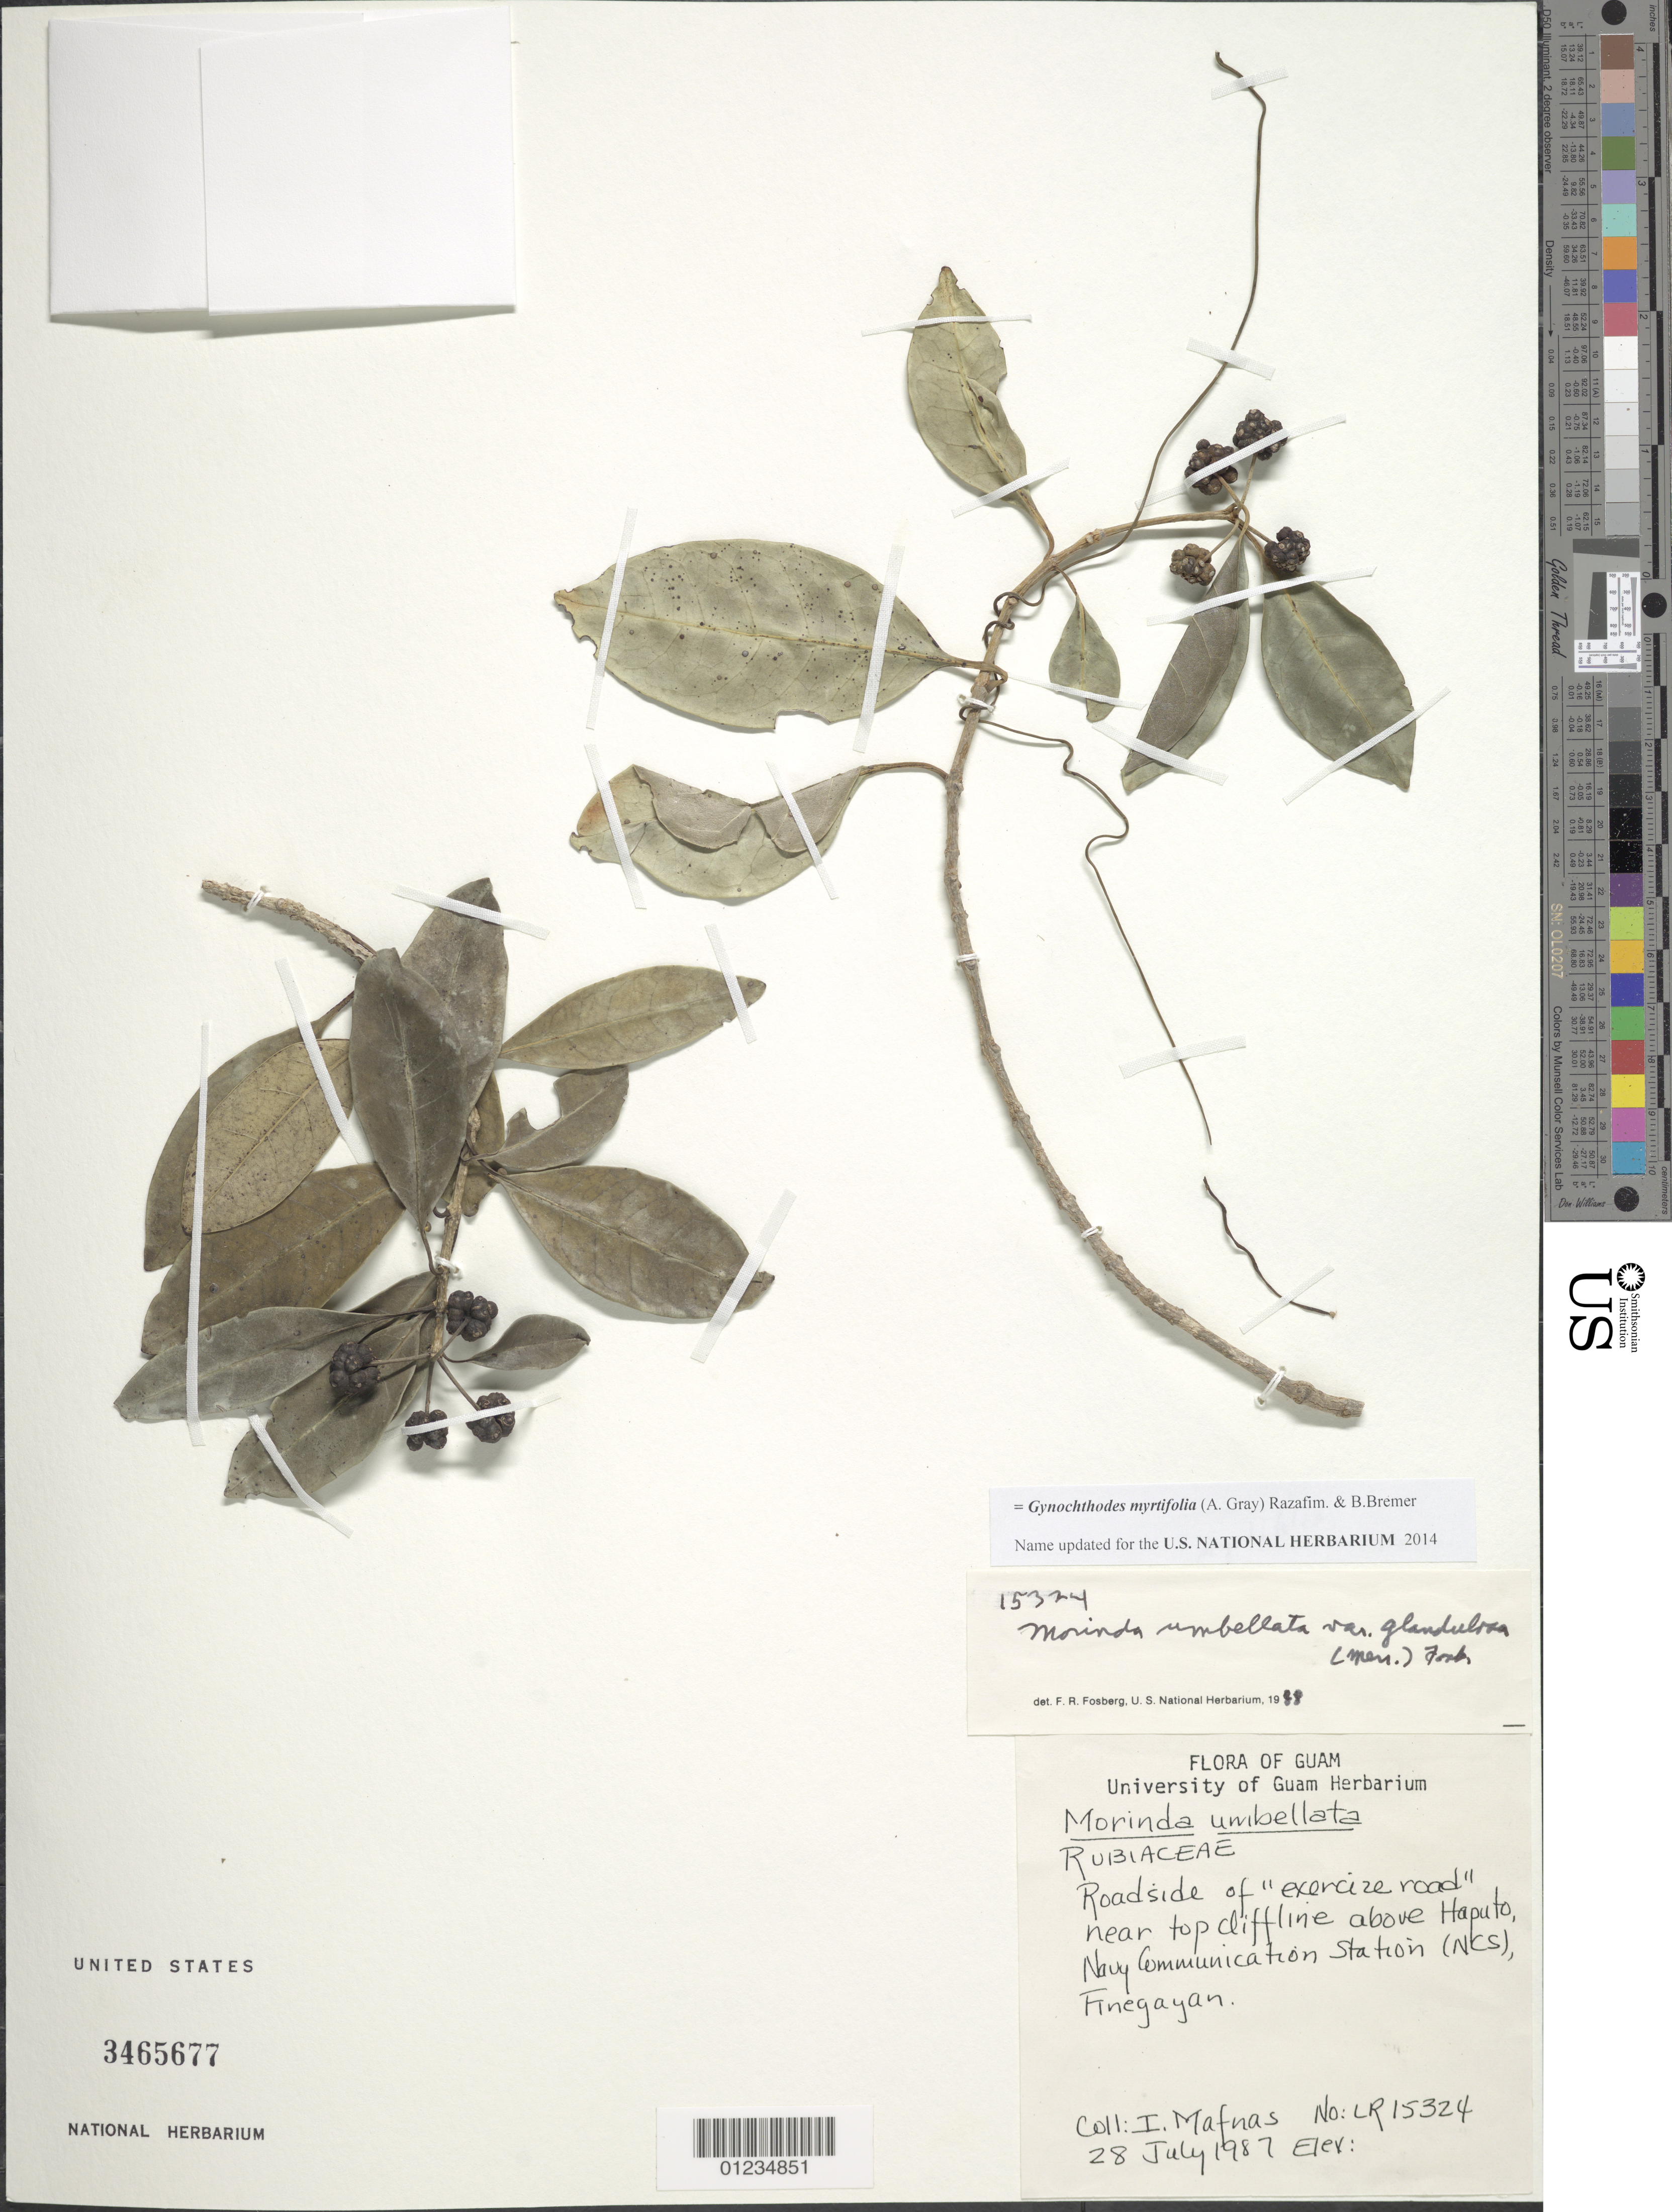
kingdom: Plantae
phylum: Tracheophyta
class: Magnoliopsida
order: Gentianales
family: Rubiaceae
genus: Gynochthodes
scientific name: Gynochthodes myrtifolia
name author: (A. Gray) Razafim. & B. Bremer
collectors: I. Mafnas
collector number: LR15324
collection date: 1987-07-28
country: Guam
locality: Roadside of "Exercise Road" near top cliffline above Haputo, Navy Communication Station, Finegayan.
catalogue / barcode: US 3465677